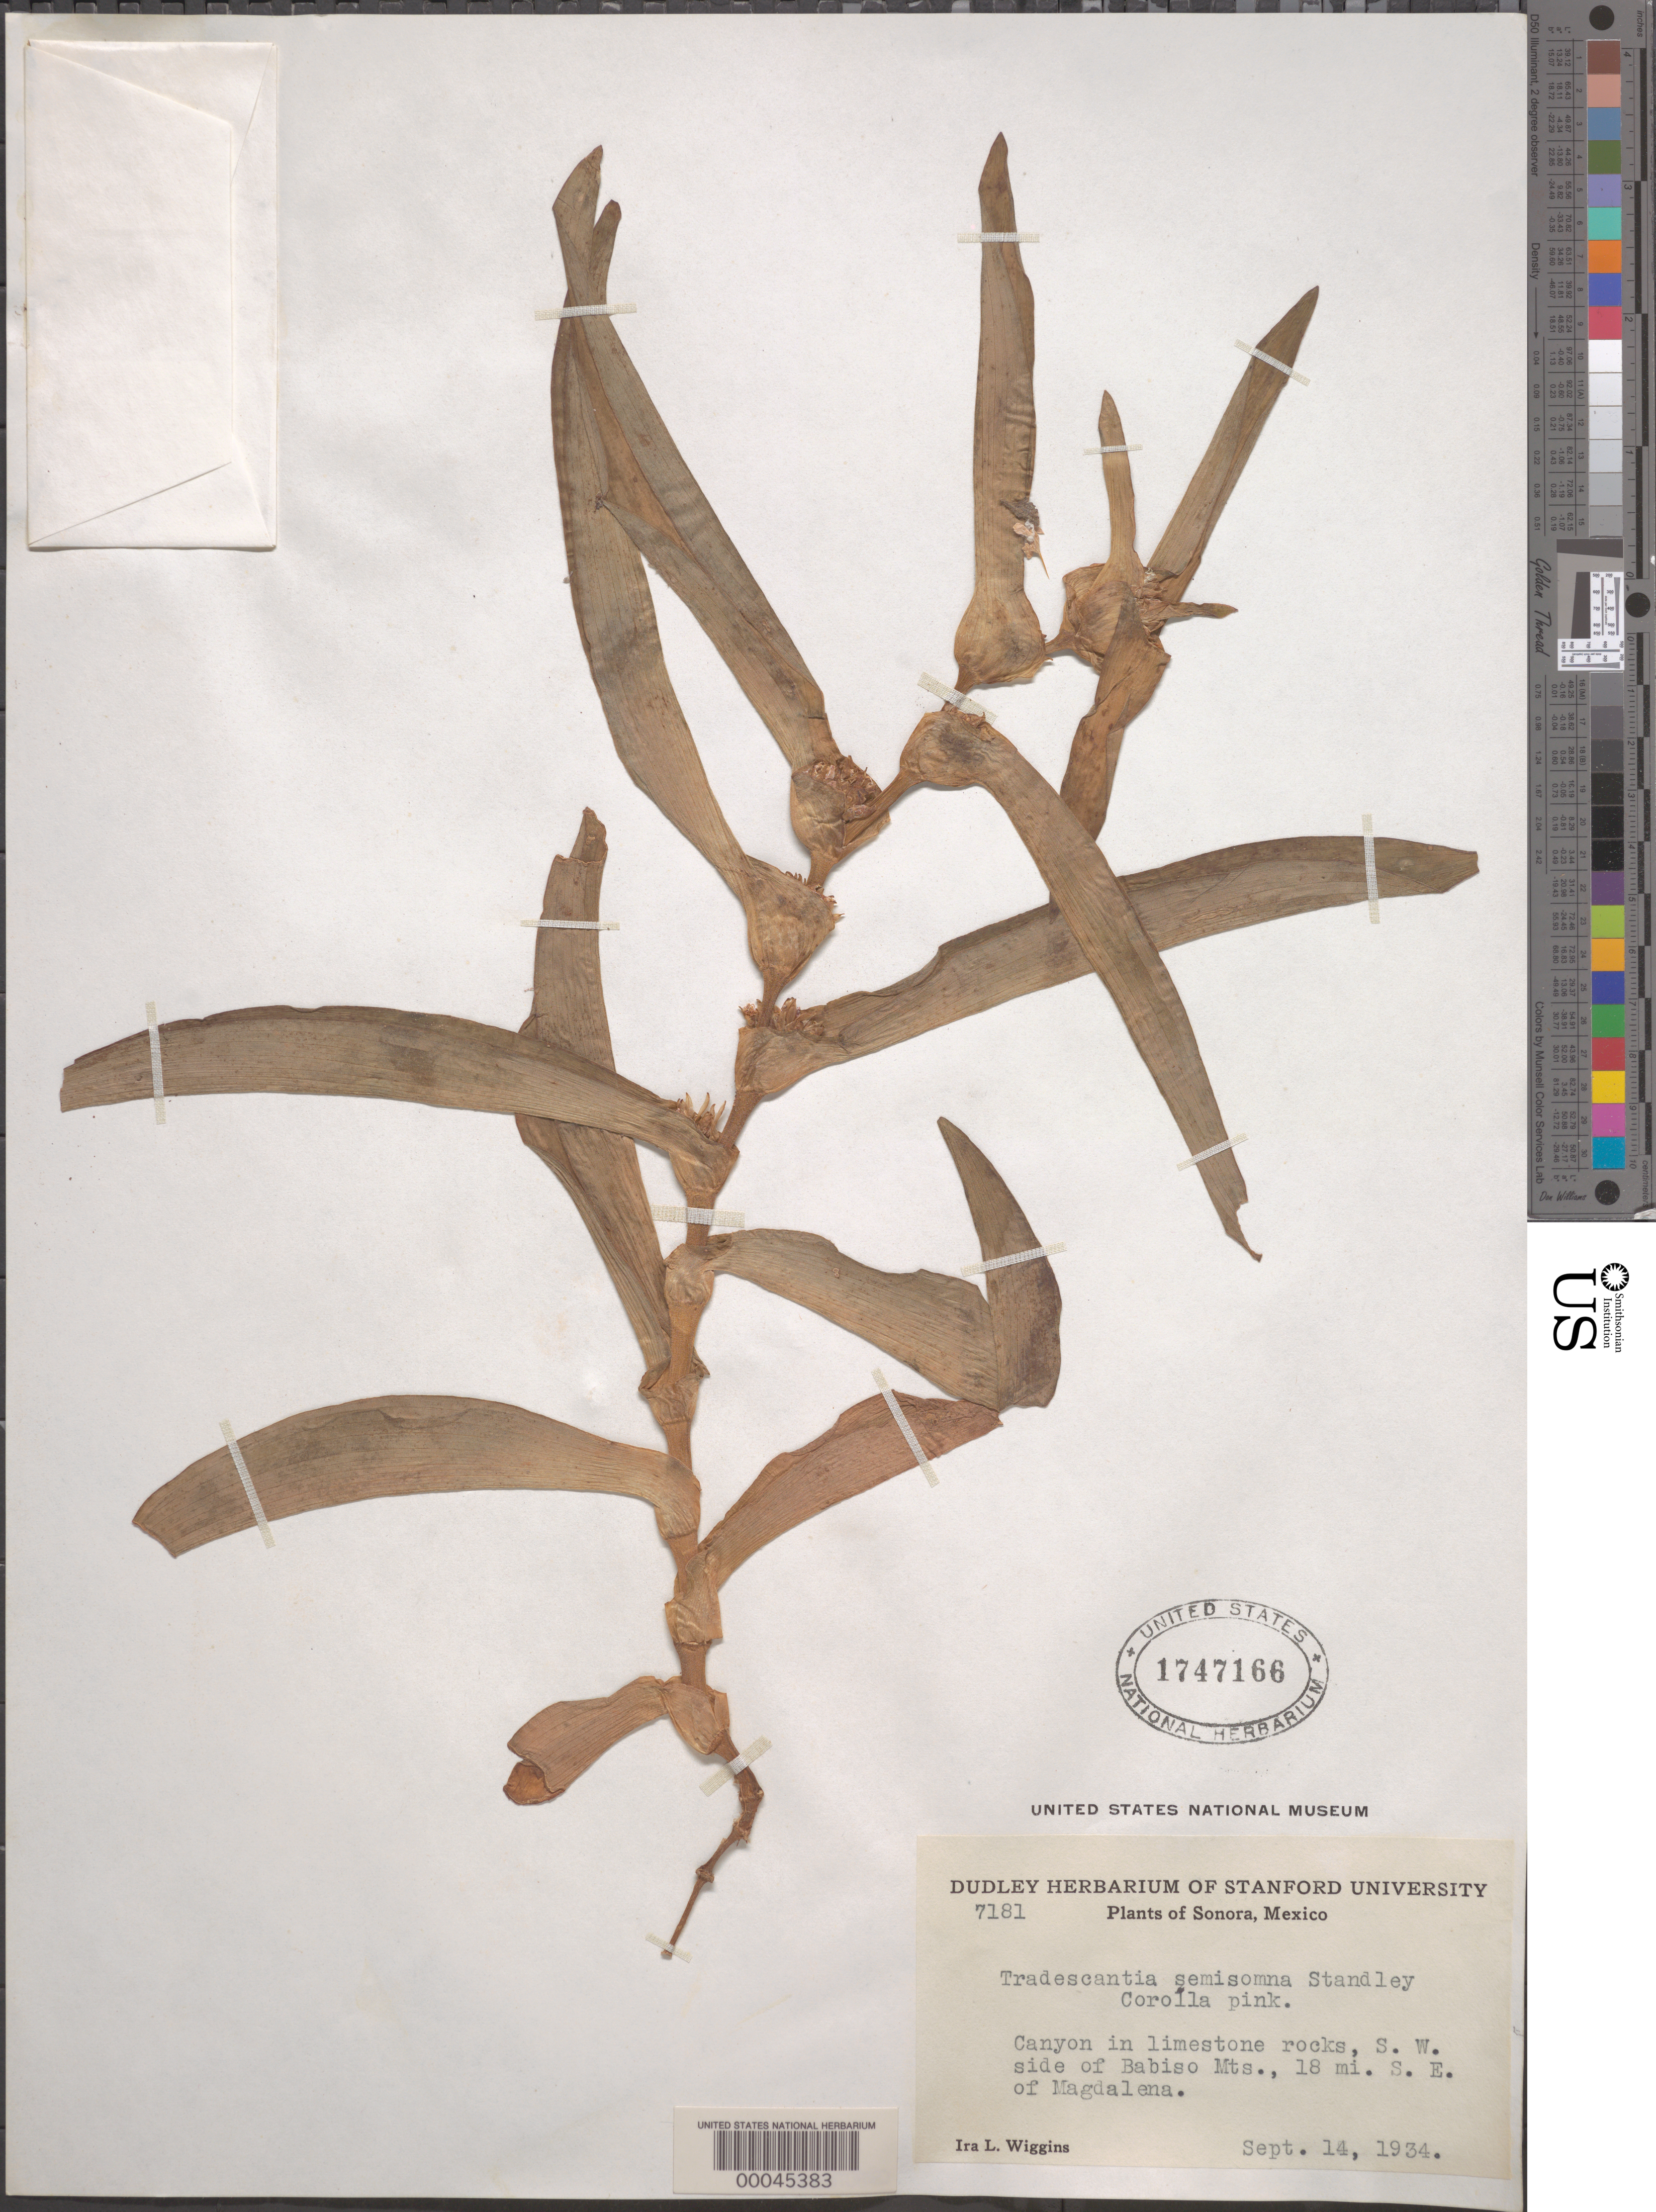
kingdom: Plantae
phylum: Tracheophyta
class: Liliopsida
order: Commelinales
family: Commelinaceae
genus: Tradescantia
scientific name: Tradescantia andrieuxii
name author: C.B. Clarke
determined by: Strong, Mark T., (BOT), Smithsonian Institution - National Museum of Natural History (UNITED STATES)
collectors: I. L. Wiggins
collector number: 7181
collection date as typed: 14 Sep 1934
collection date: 1934-09-14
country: Mexico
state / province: Sonora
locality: Babiso mts, SE of Magdalena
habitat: Canyon on limestone rocks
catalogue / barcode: US 1747166